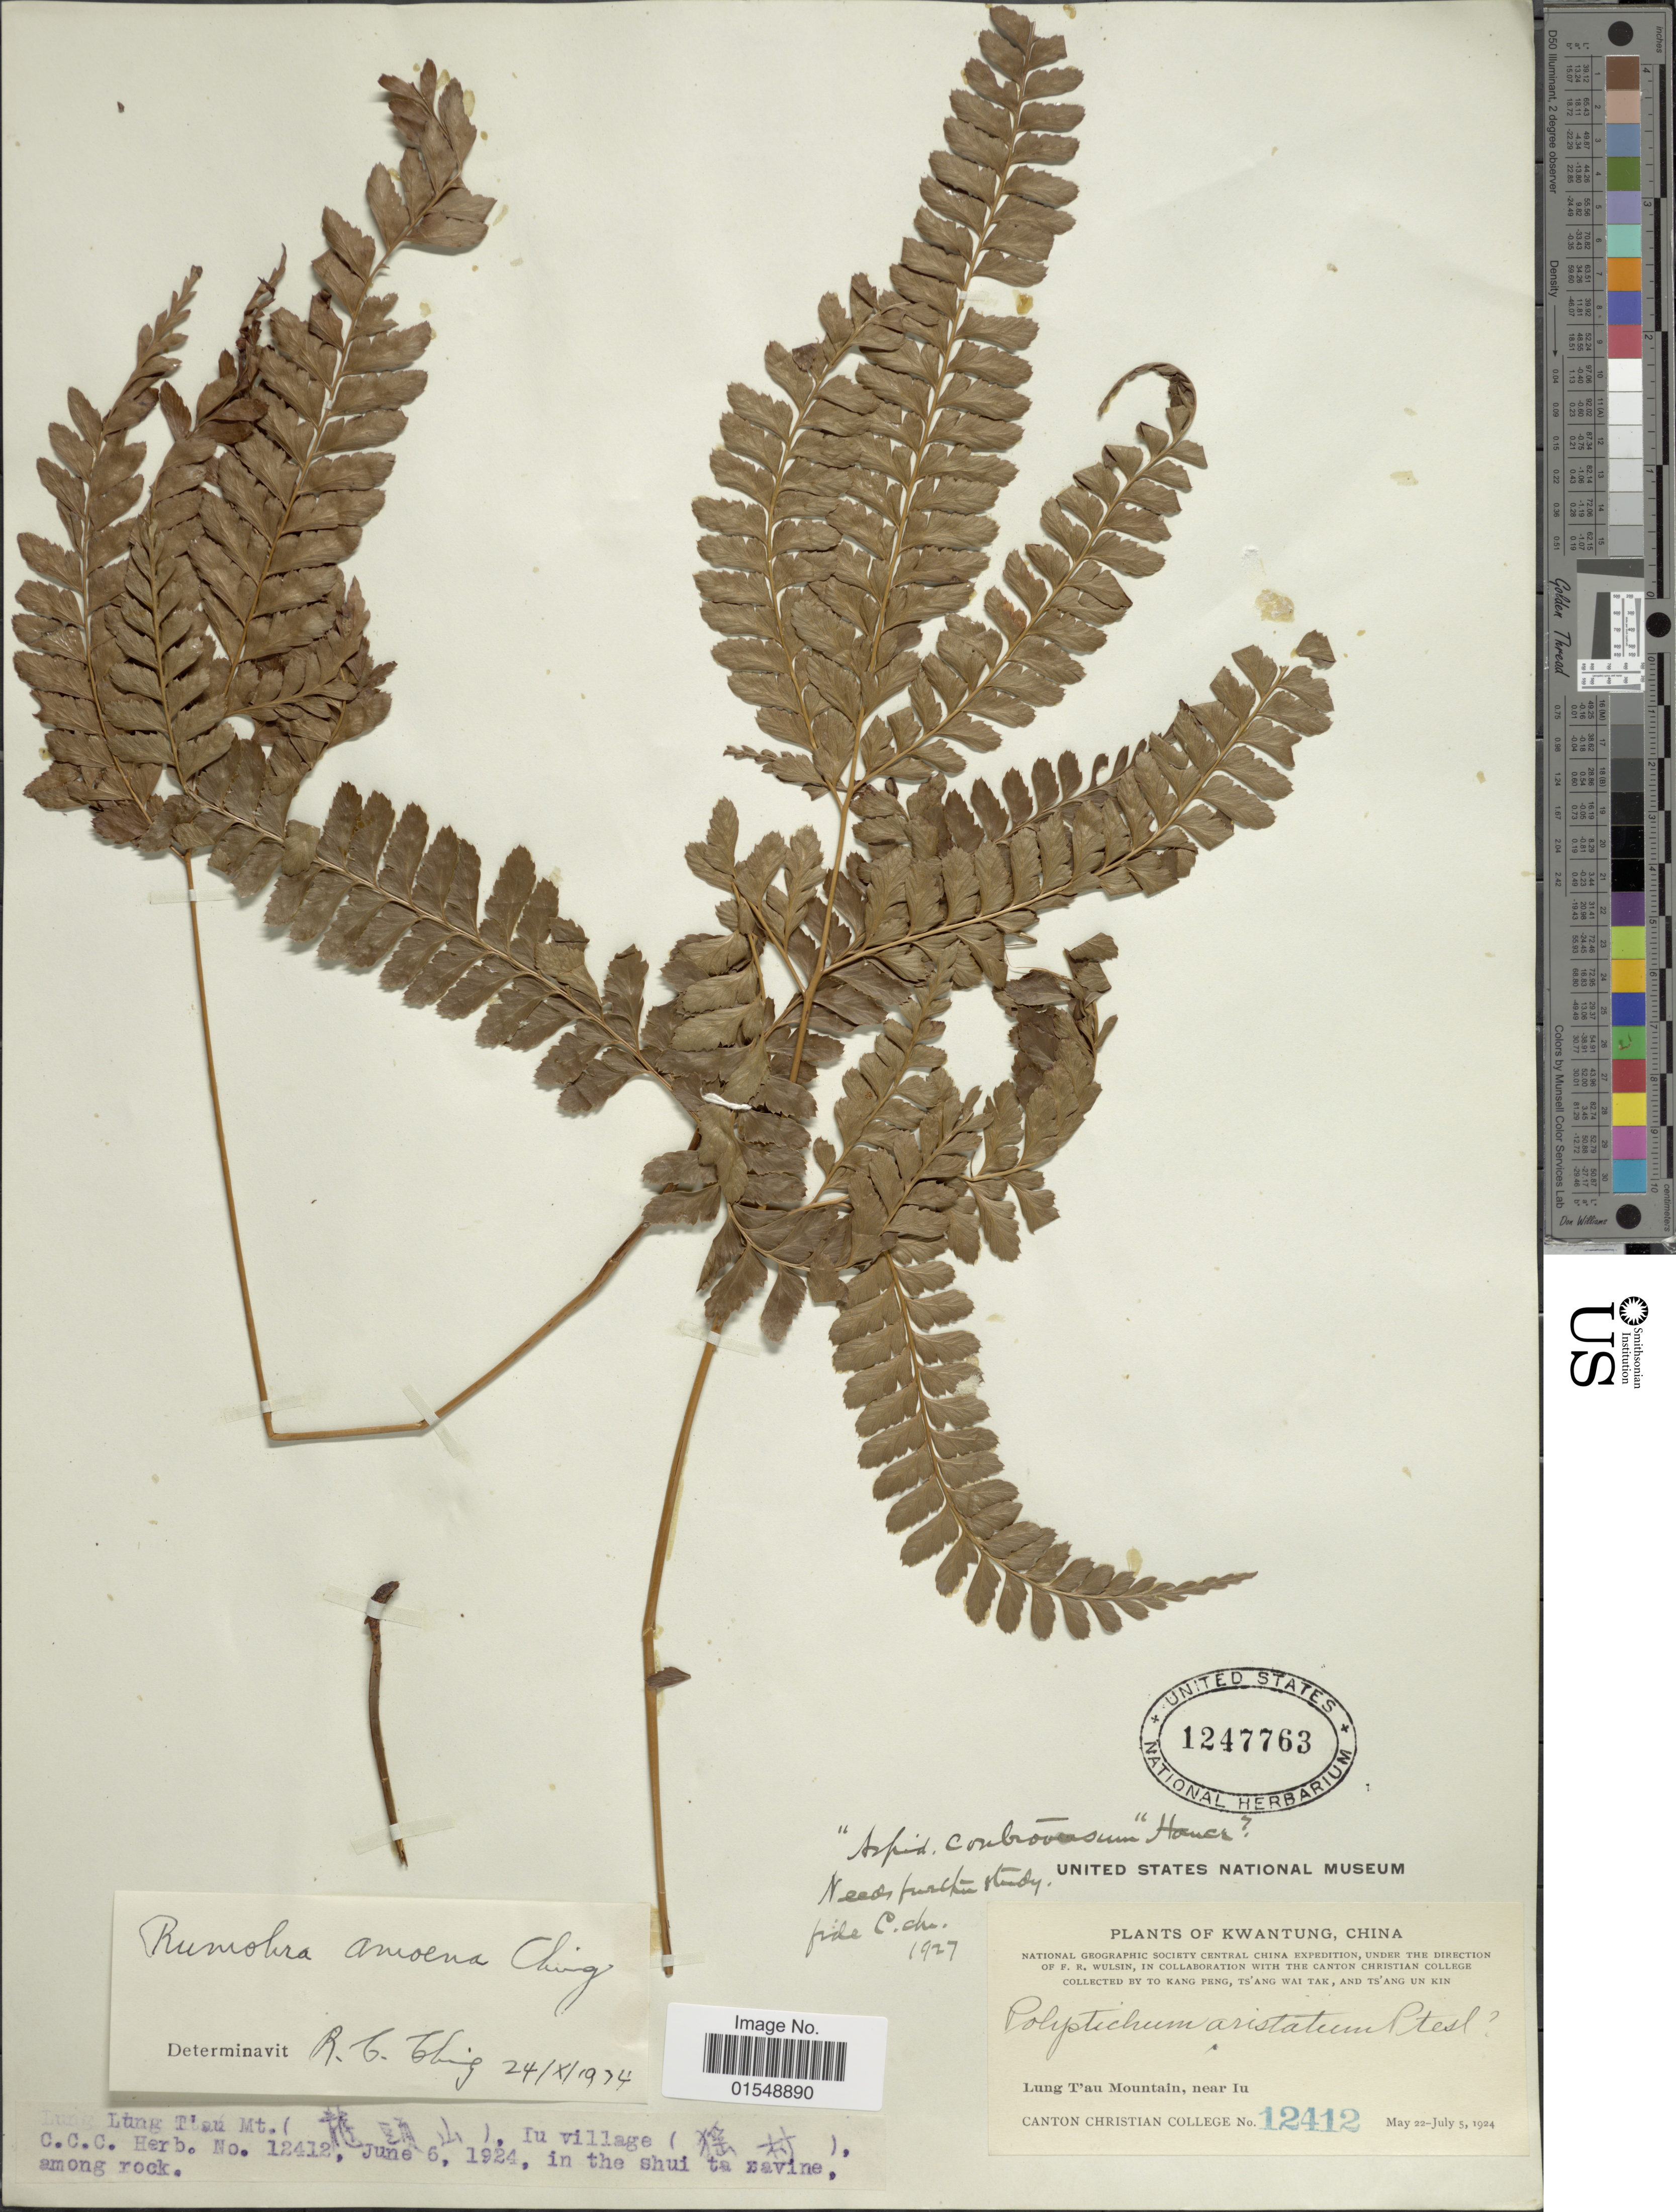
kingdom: Plantae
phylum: Tracheophyta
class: Polypodiopsida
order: Polypodiales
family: Dryopteridaceae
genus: Arachniodes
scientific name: Arachniodes amoena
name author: (Ching) Ching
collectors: K. Peng, W. T. Tsang & U. K. Tsang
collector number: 12412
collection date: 1924-05-22/1924-07-05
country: China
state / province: Guangdong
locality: Kwangtung, Lung T'au Mountain, near Iu village, in the shui to ravine, among rock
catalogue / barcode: US 1247763